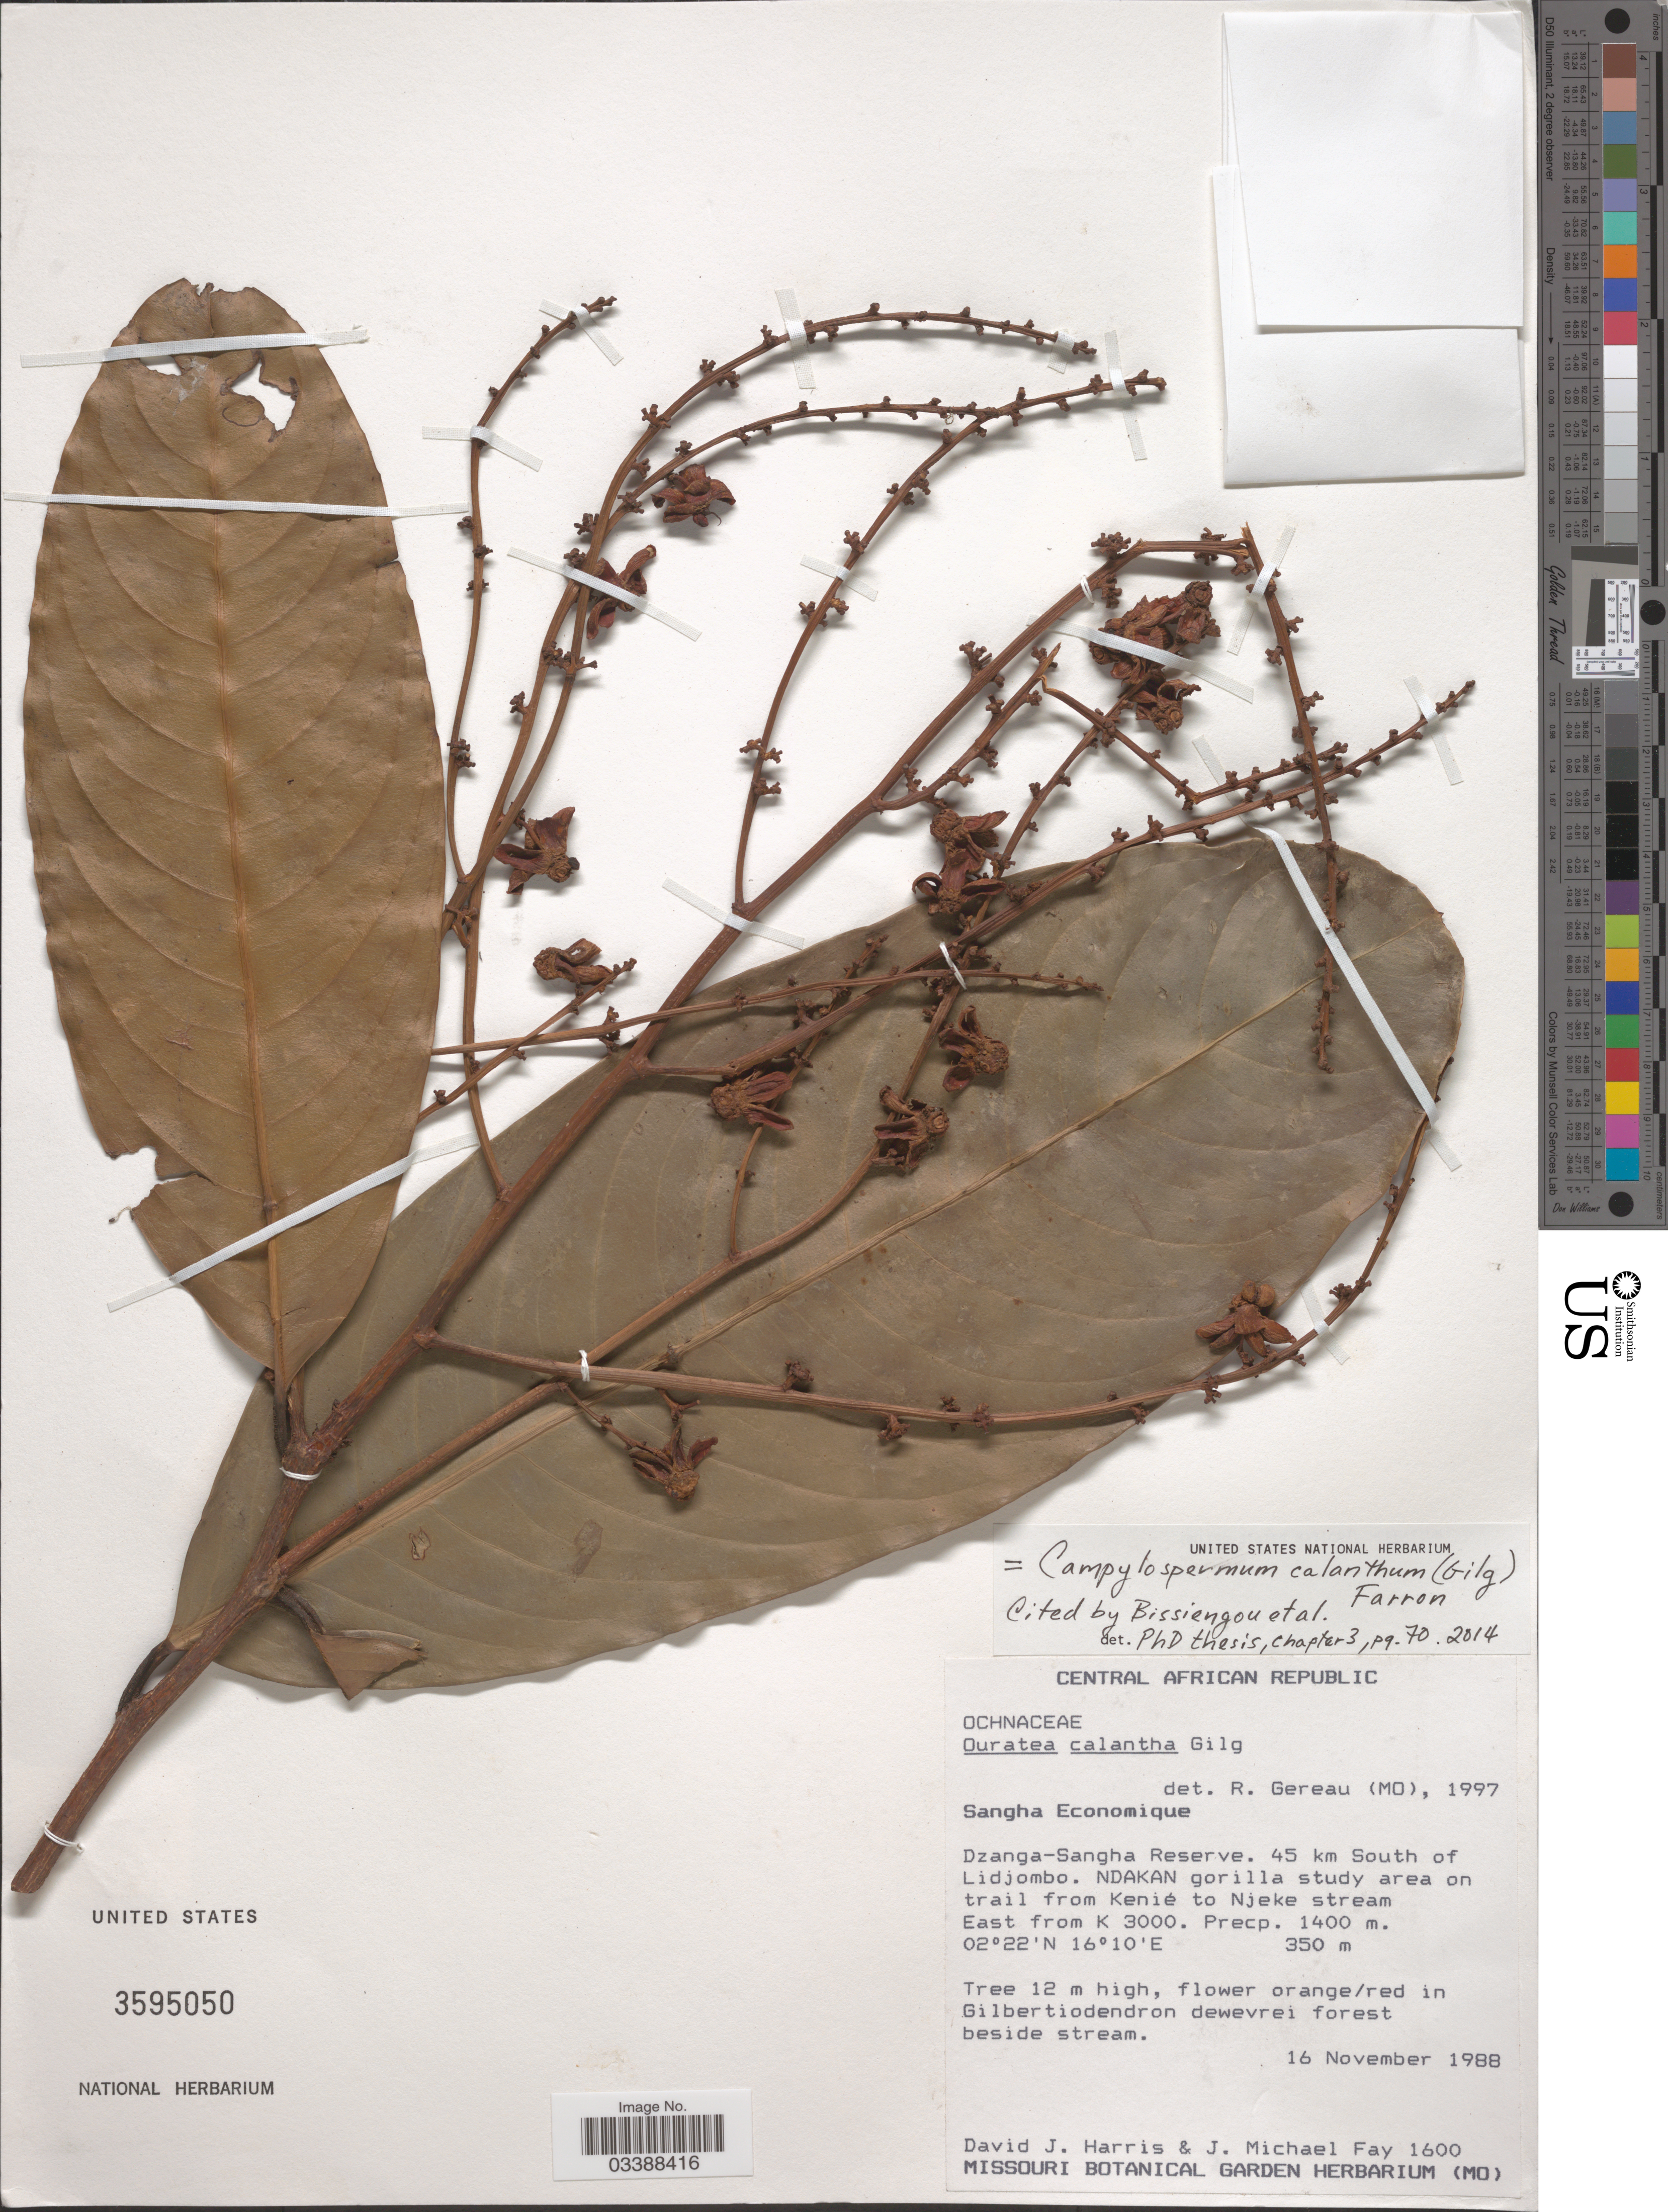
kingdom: Plantae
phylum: Tracheophyta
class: Magnoliopsida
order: Malpighiales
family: Ochnaceae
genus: Campylospermum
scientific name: Campylospermum calanthum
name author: Farron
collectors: D. J. Harris & J. M. Fay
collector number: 1600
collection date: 1988-11-16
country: Central African Republic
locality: Sangha Economique. Dzanga-Sangha Reserve. 45 km South of Lidjombo. Ndakan gorilla study area on trail from Kenié to Neke stream East from K 3000. Precp. 1400 m.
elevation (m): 350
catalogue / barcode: US 3595050